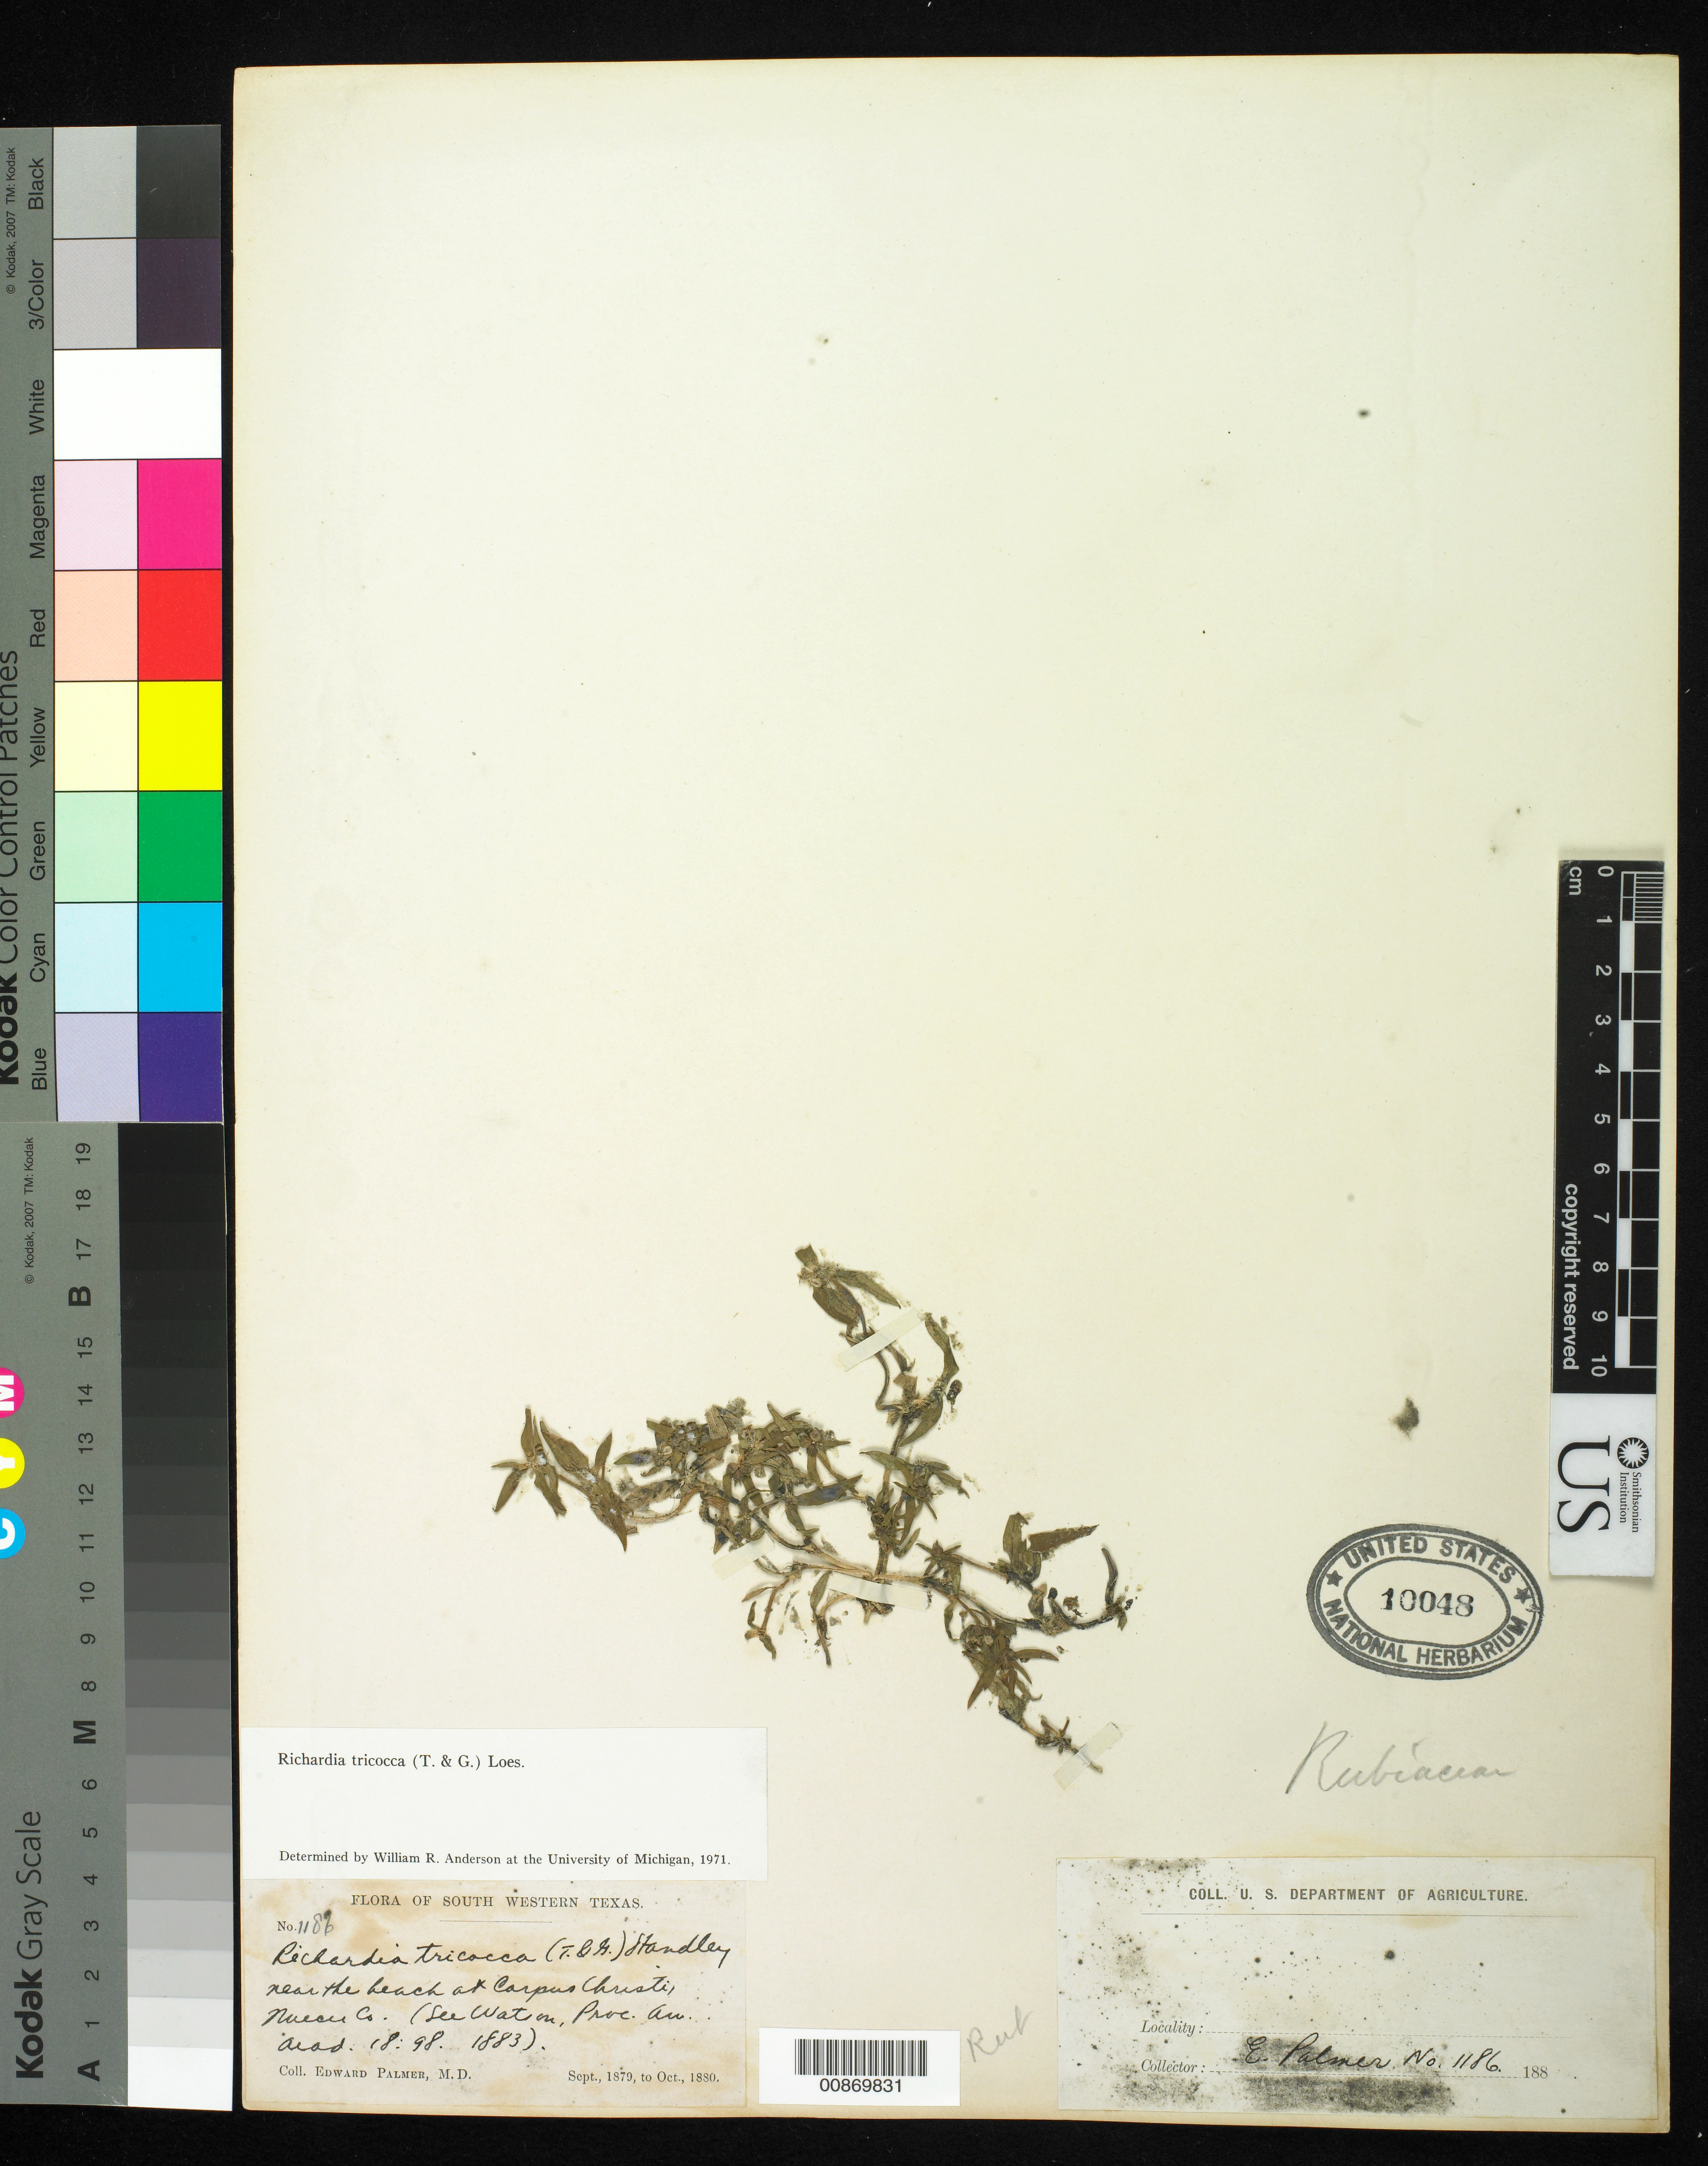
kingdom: Plantae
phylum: Tracheophyta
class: Magnoliopsida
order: Gentianales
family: Rubiaceae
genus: Richardia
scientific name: Richardia tricocca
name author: (Torr.) Standl.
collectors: E. Palmer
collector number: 1186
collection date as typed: Sep 1879 to -- Oct 1880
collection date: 1879-09/1880-10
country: United States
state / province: Texas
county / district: Nueces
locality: At Corpus Christi, Nueces County, Texas.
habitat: Near the beach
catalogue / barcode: US 10048